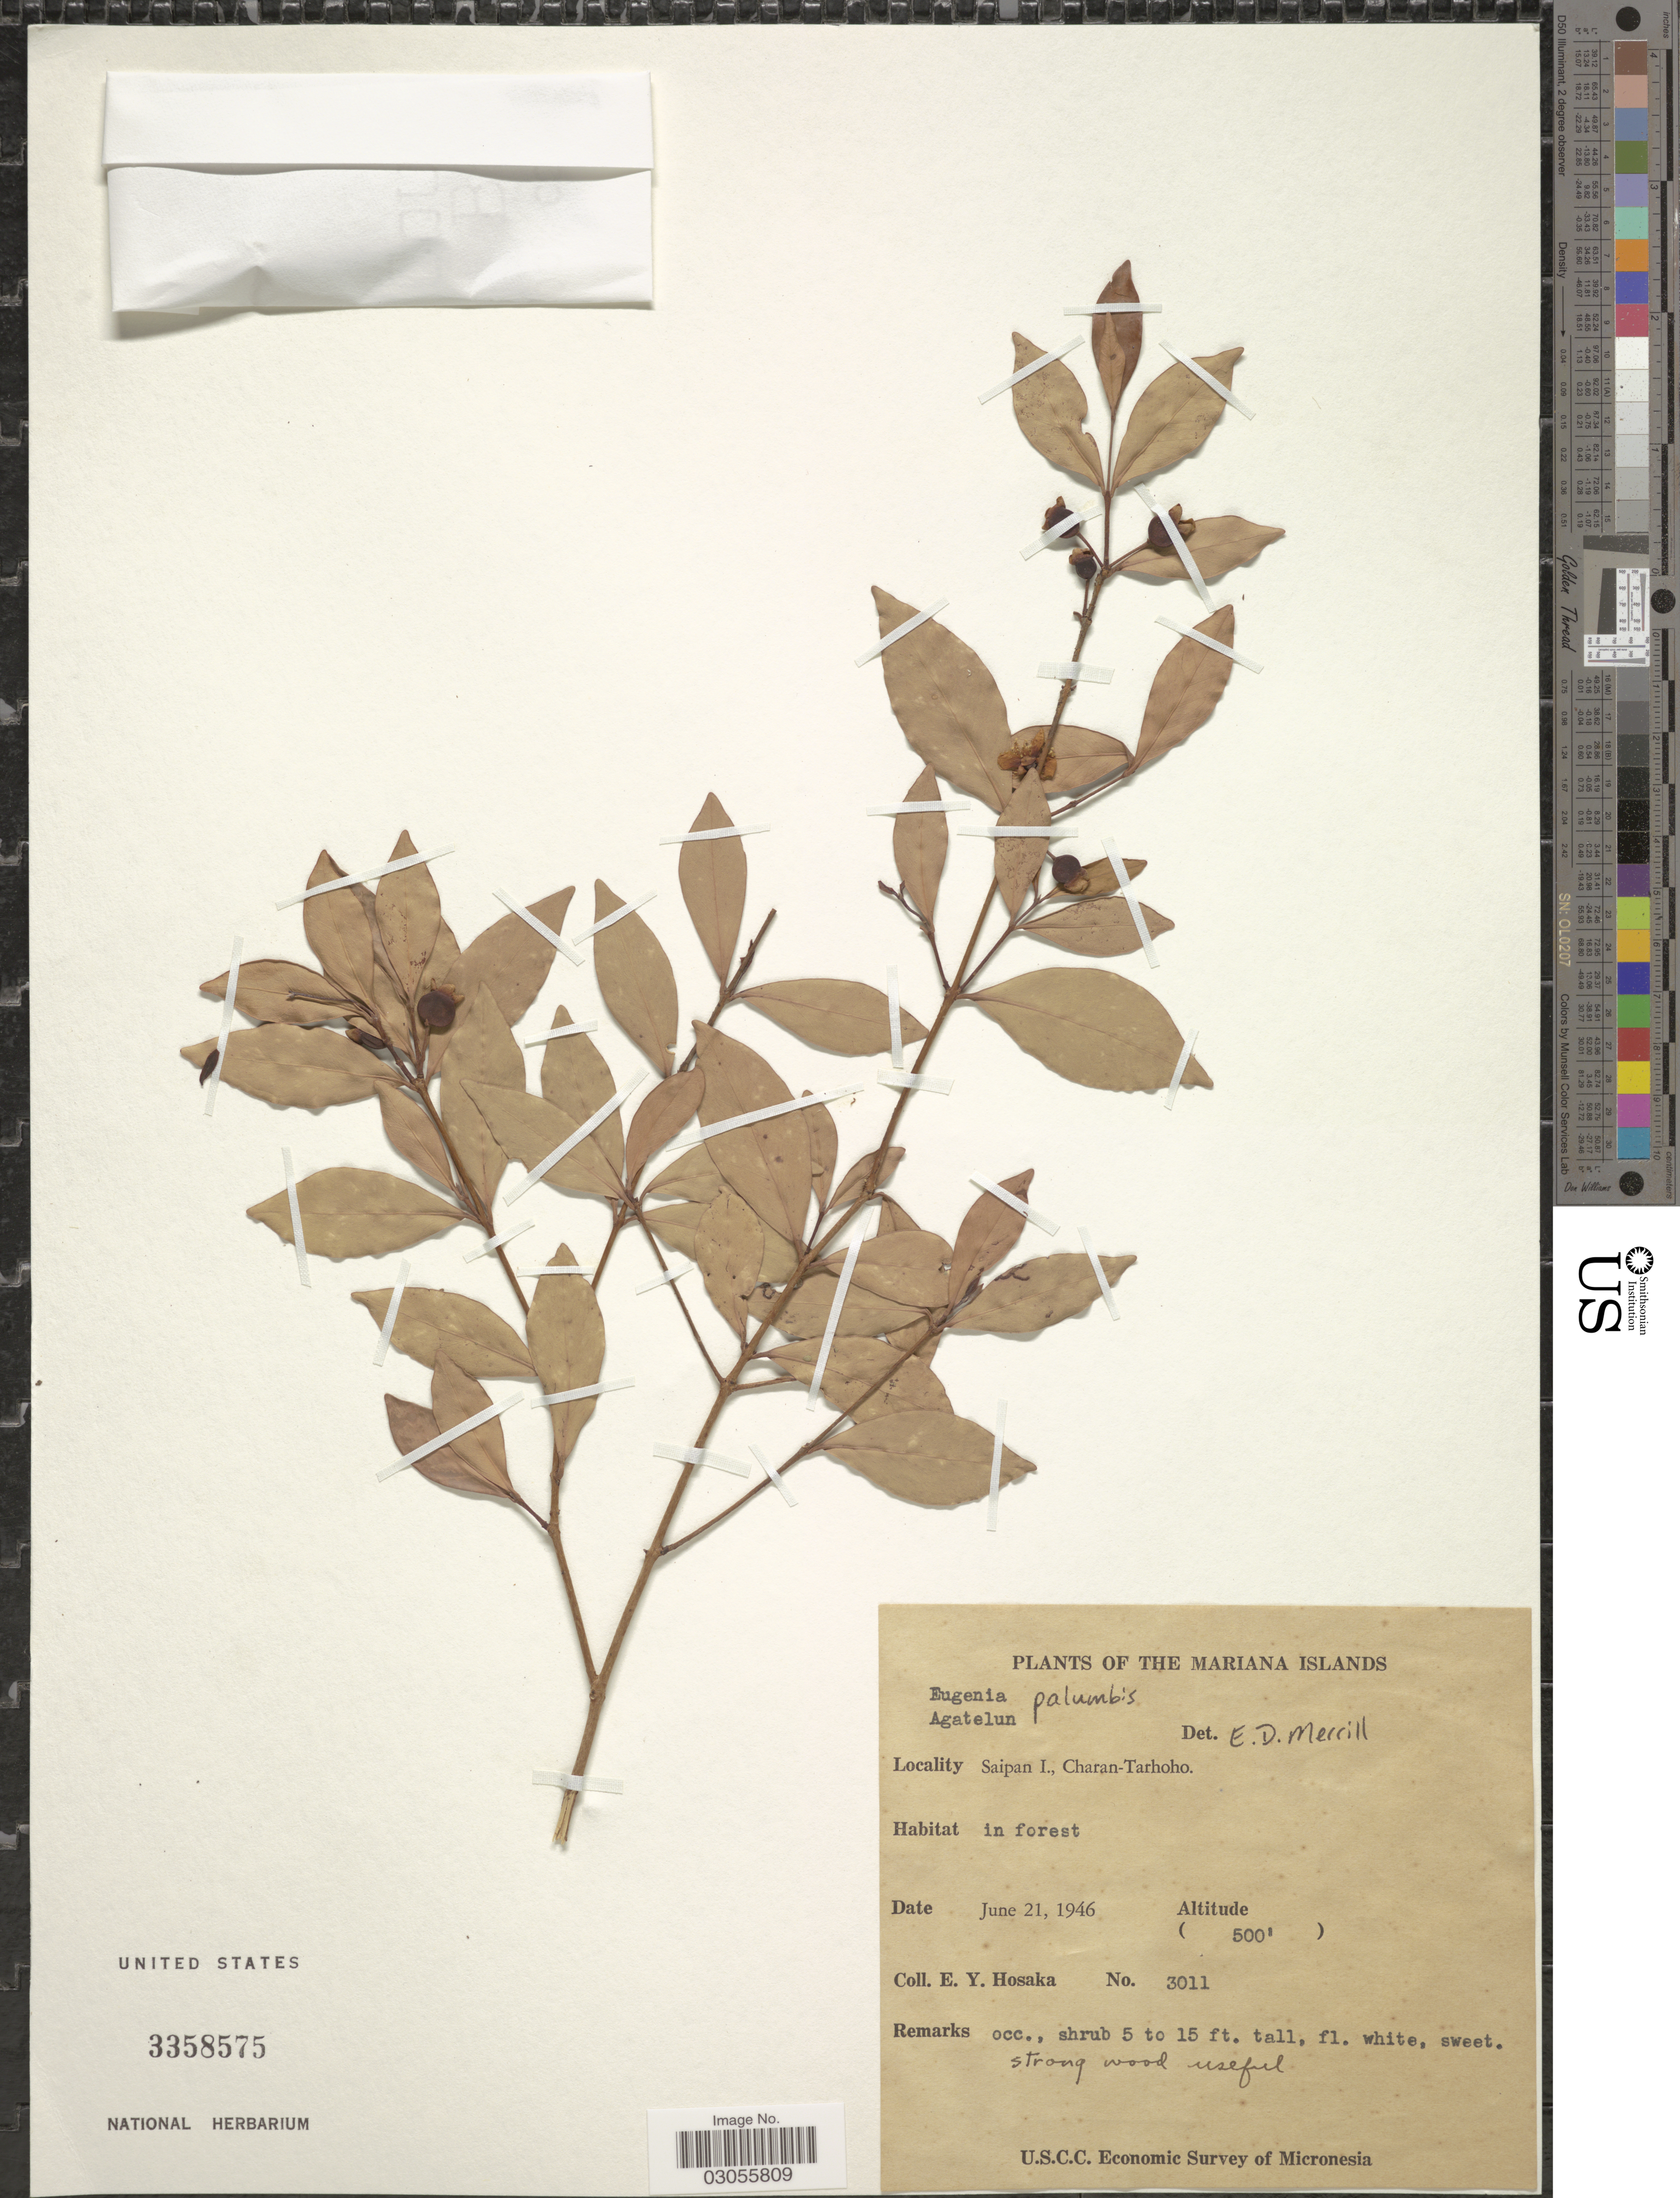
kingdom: Plantae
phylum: Tracheophyta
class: Magnoliopsida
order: Myrtales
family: Myrtaceae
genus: Eugenia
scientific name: Eugenia palumbis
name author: Merr.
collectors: E. Y. Hosaka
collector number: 3011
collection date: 1946-06-21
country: Northern Mariana Islands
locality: Saipan I., Charan-Tarhoho.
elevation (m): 152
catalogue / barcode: US 3358575